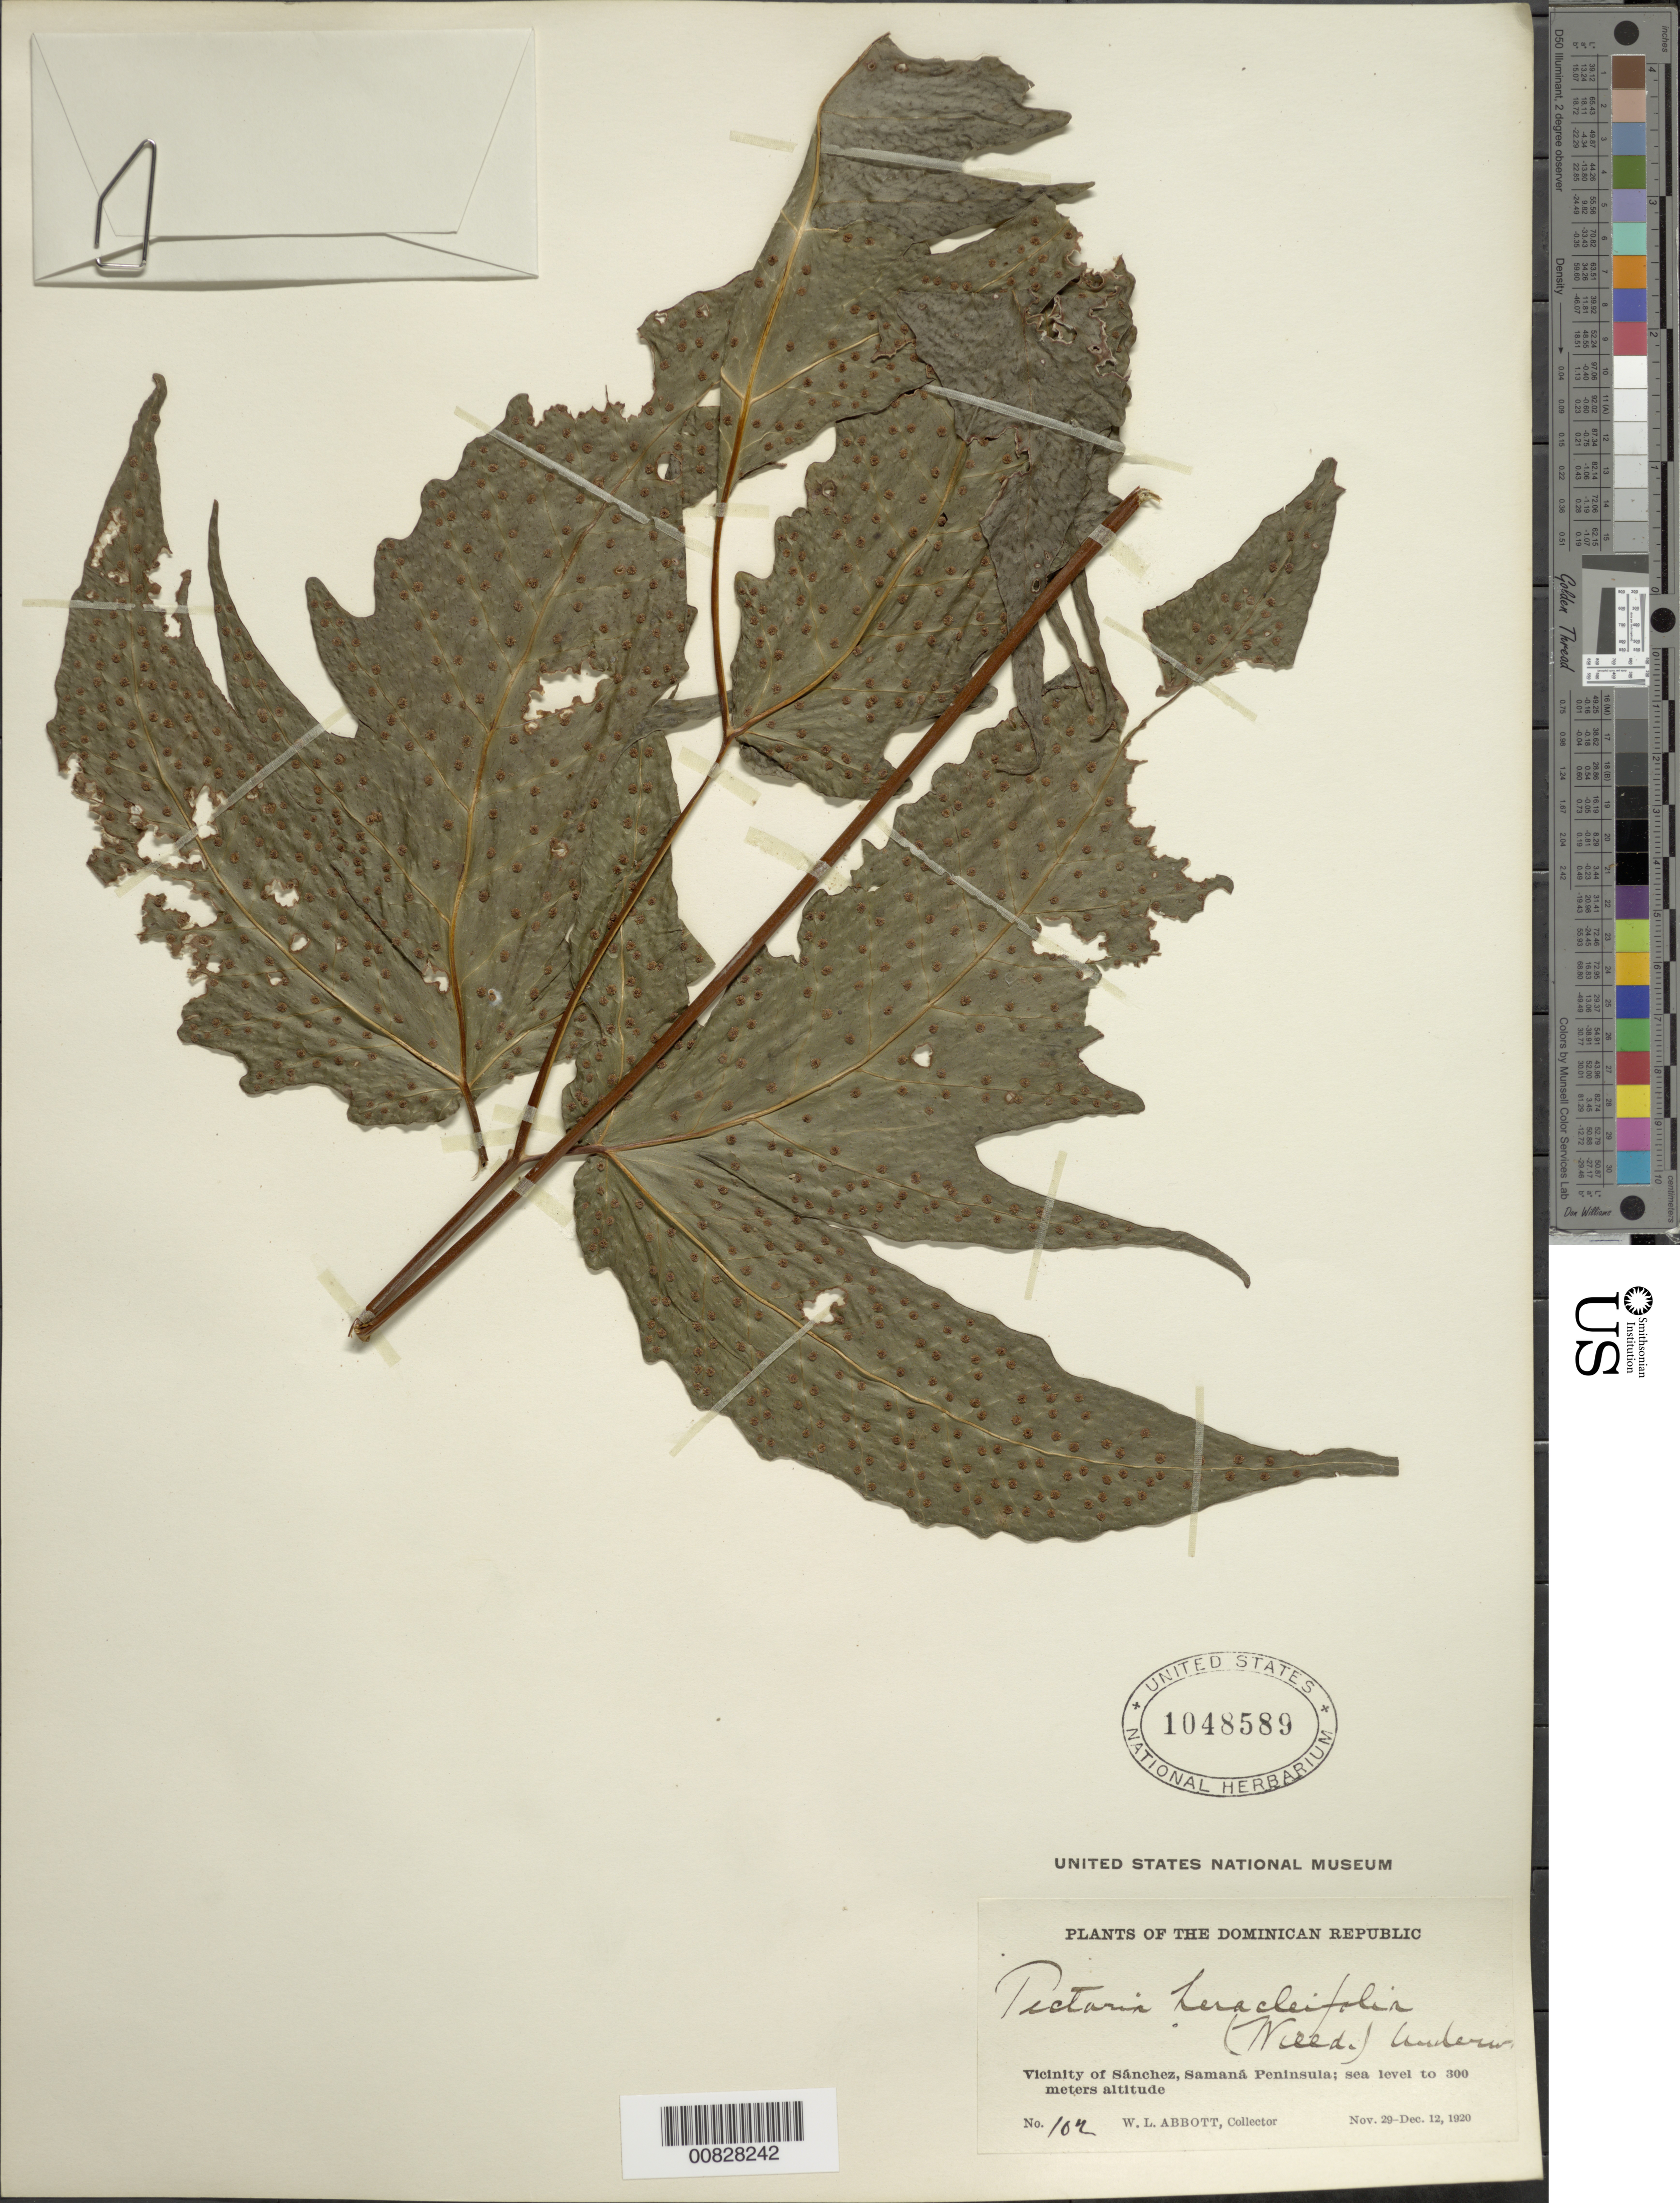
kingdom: Plantae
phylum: Tracheophyta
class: Polypodiopsida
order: Polypodiales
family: Tectariaceae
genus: Tectaria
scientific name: Tectaria heracleifolia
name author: (Willd.) Underw.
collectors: W. L. Abbott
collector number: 102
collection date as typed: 29 Nov 1920 to 12 Dec 1920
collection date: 1920-11-29/1920-12-12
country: Dominican Republic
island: Hispaniola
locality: Sánchez vicinity, Samaná Peninsula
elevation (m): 0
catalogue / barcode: US 1048589